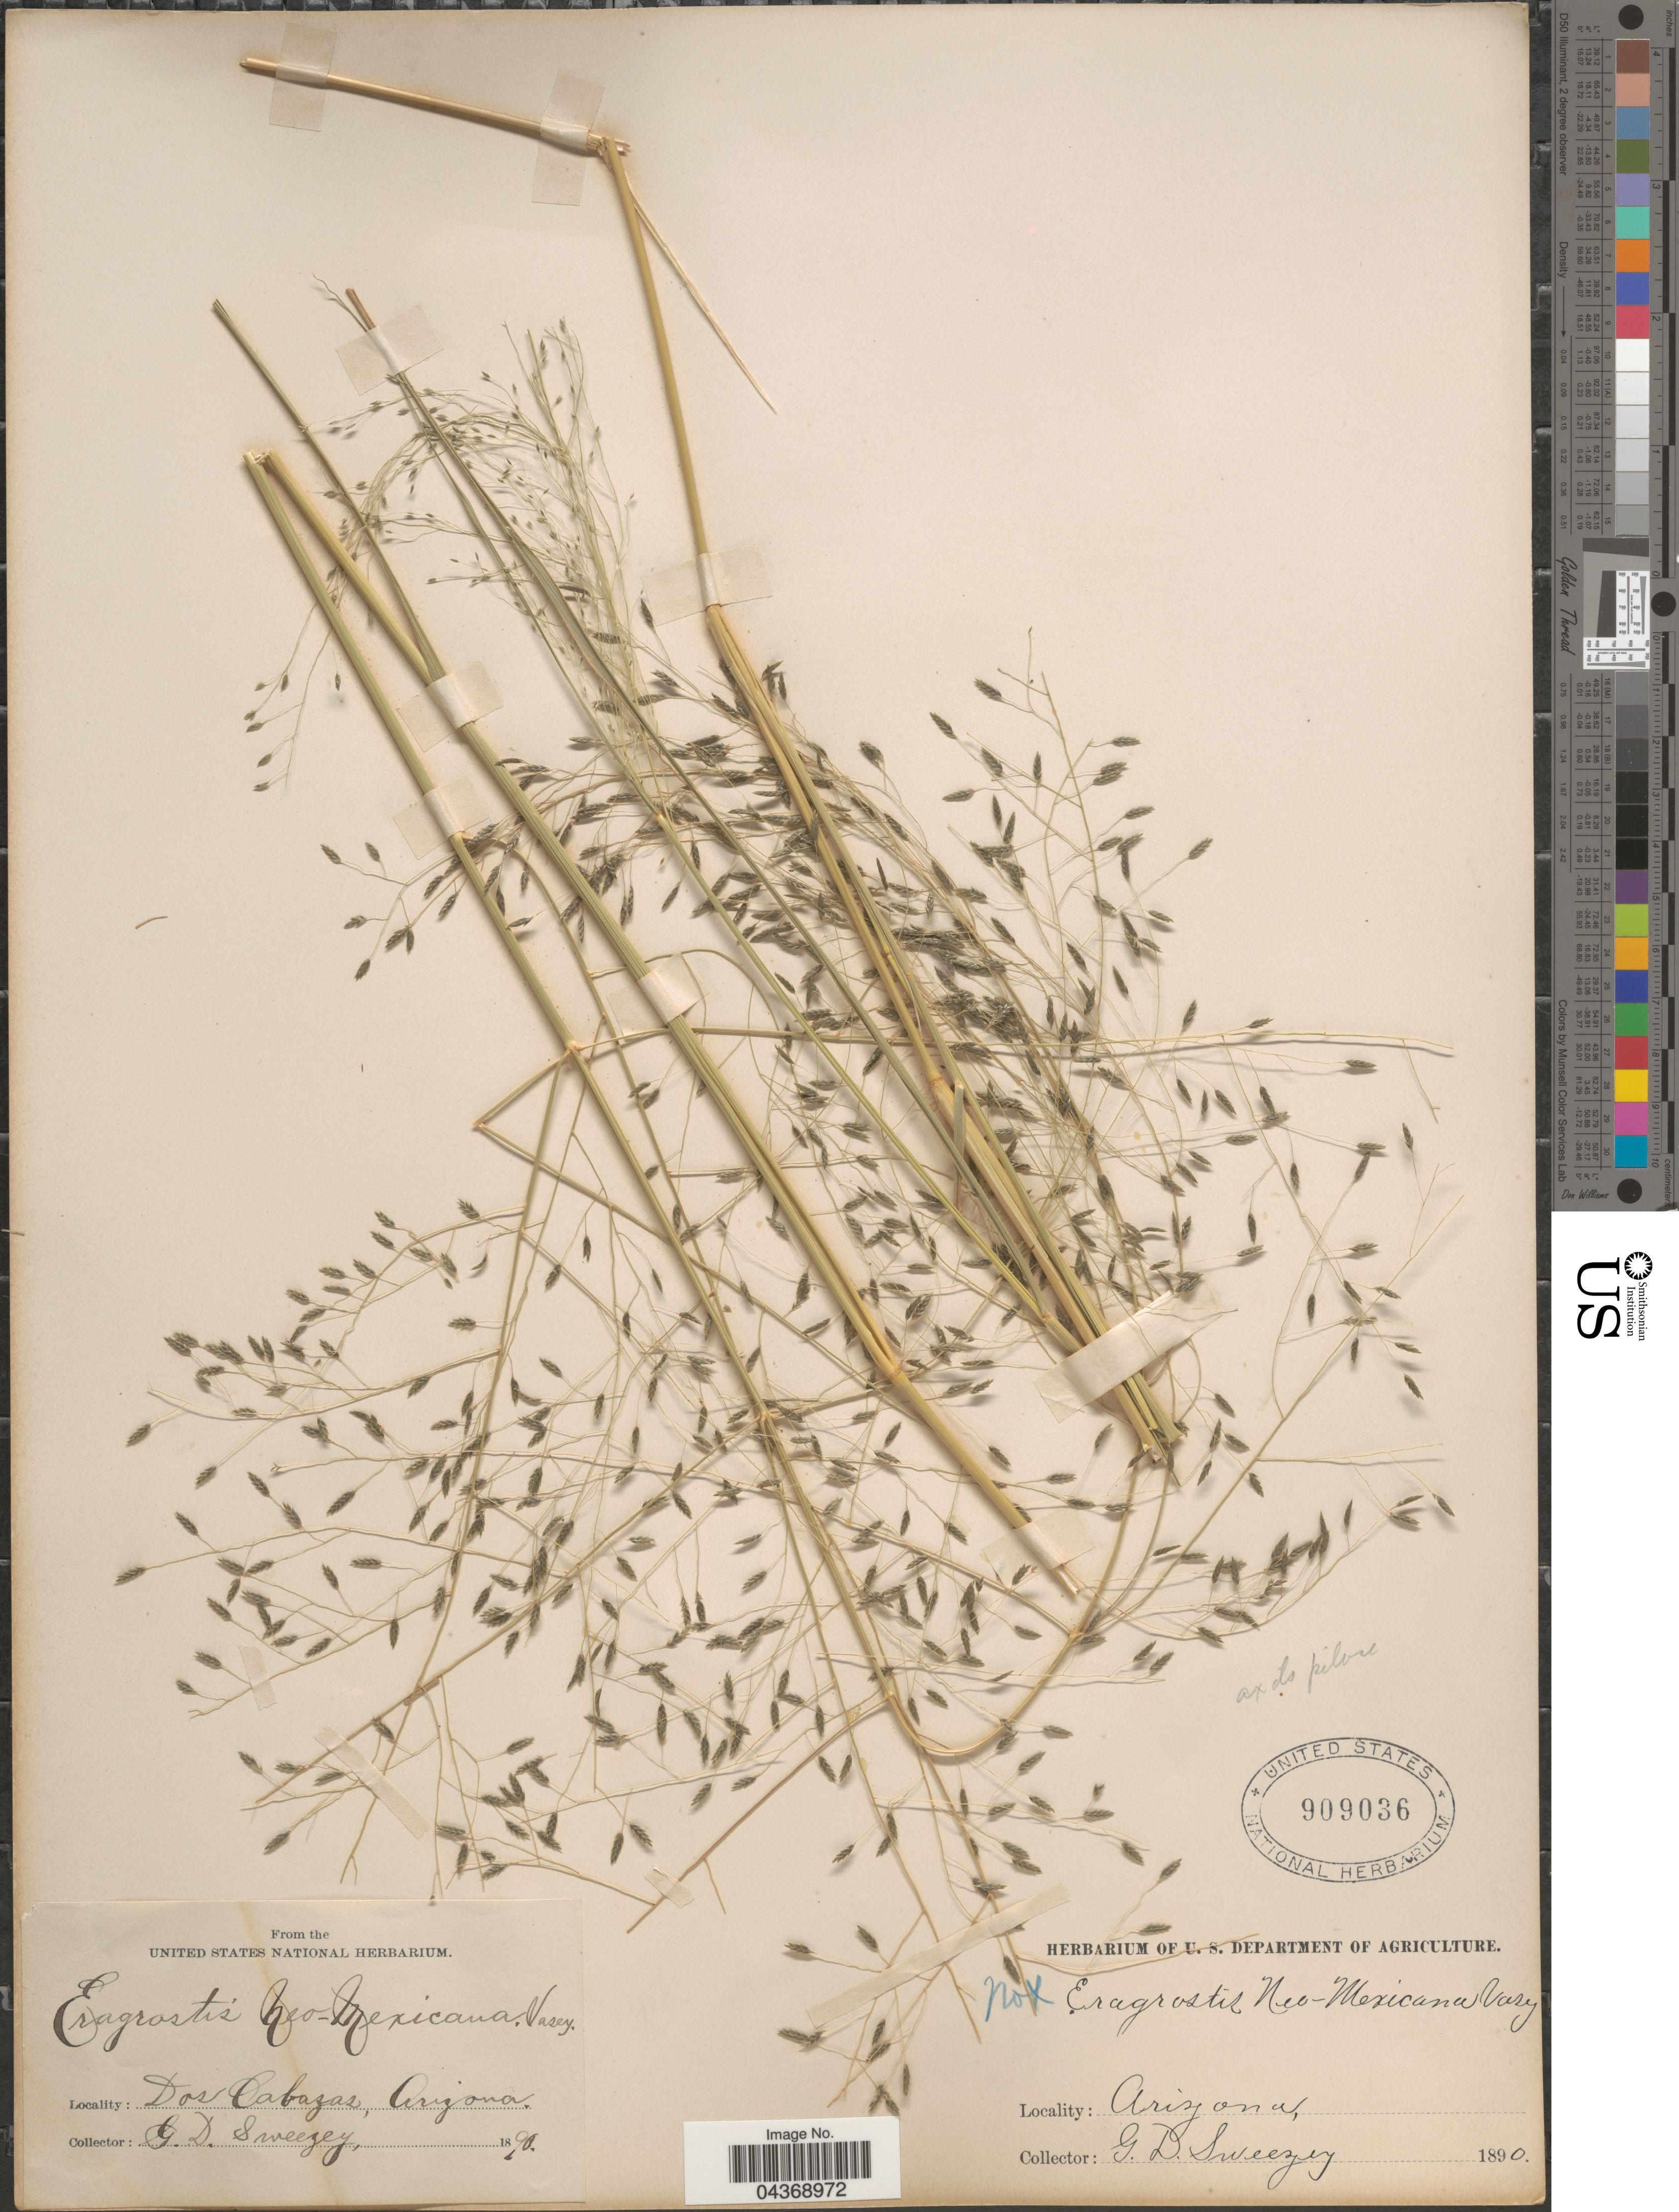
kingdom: Plantae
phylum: Tracheophyta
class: Liliopsida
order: Poales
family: Poaceae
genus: Eragrostis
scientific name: Eragrostis intermedia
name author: Hitchc.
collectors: G. Sweezey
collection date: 1890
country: United States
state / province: Arizona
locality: Dos Cabazas.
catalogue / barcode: US 909036